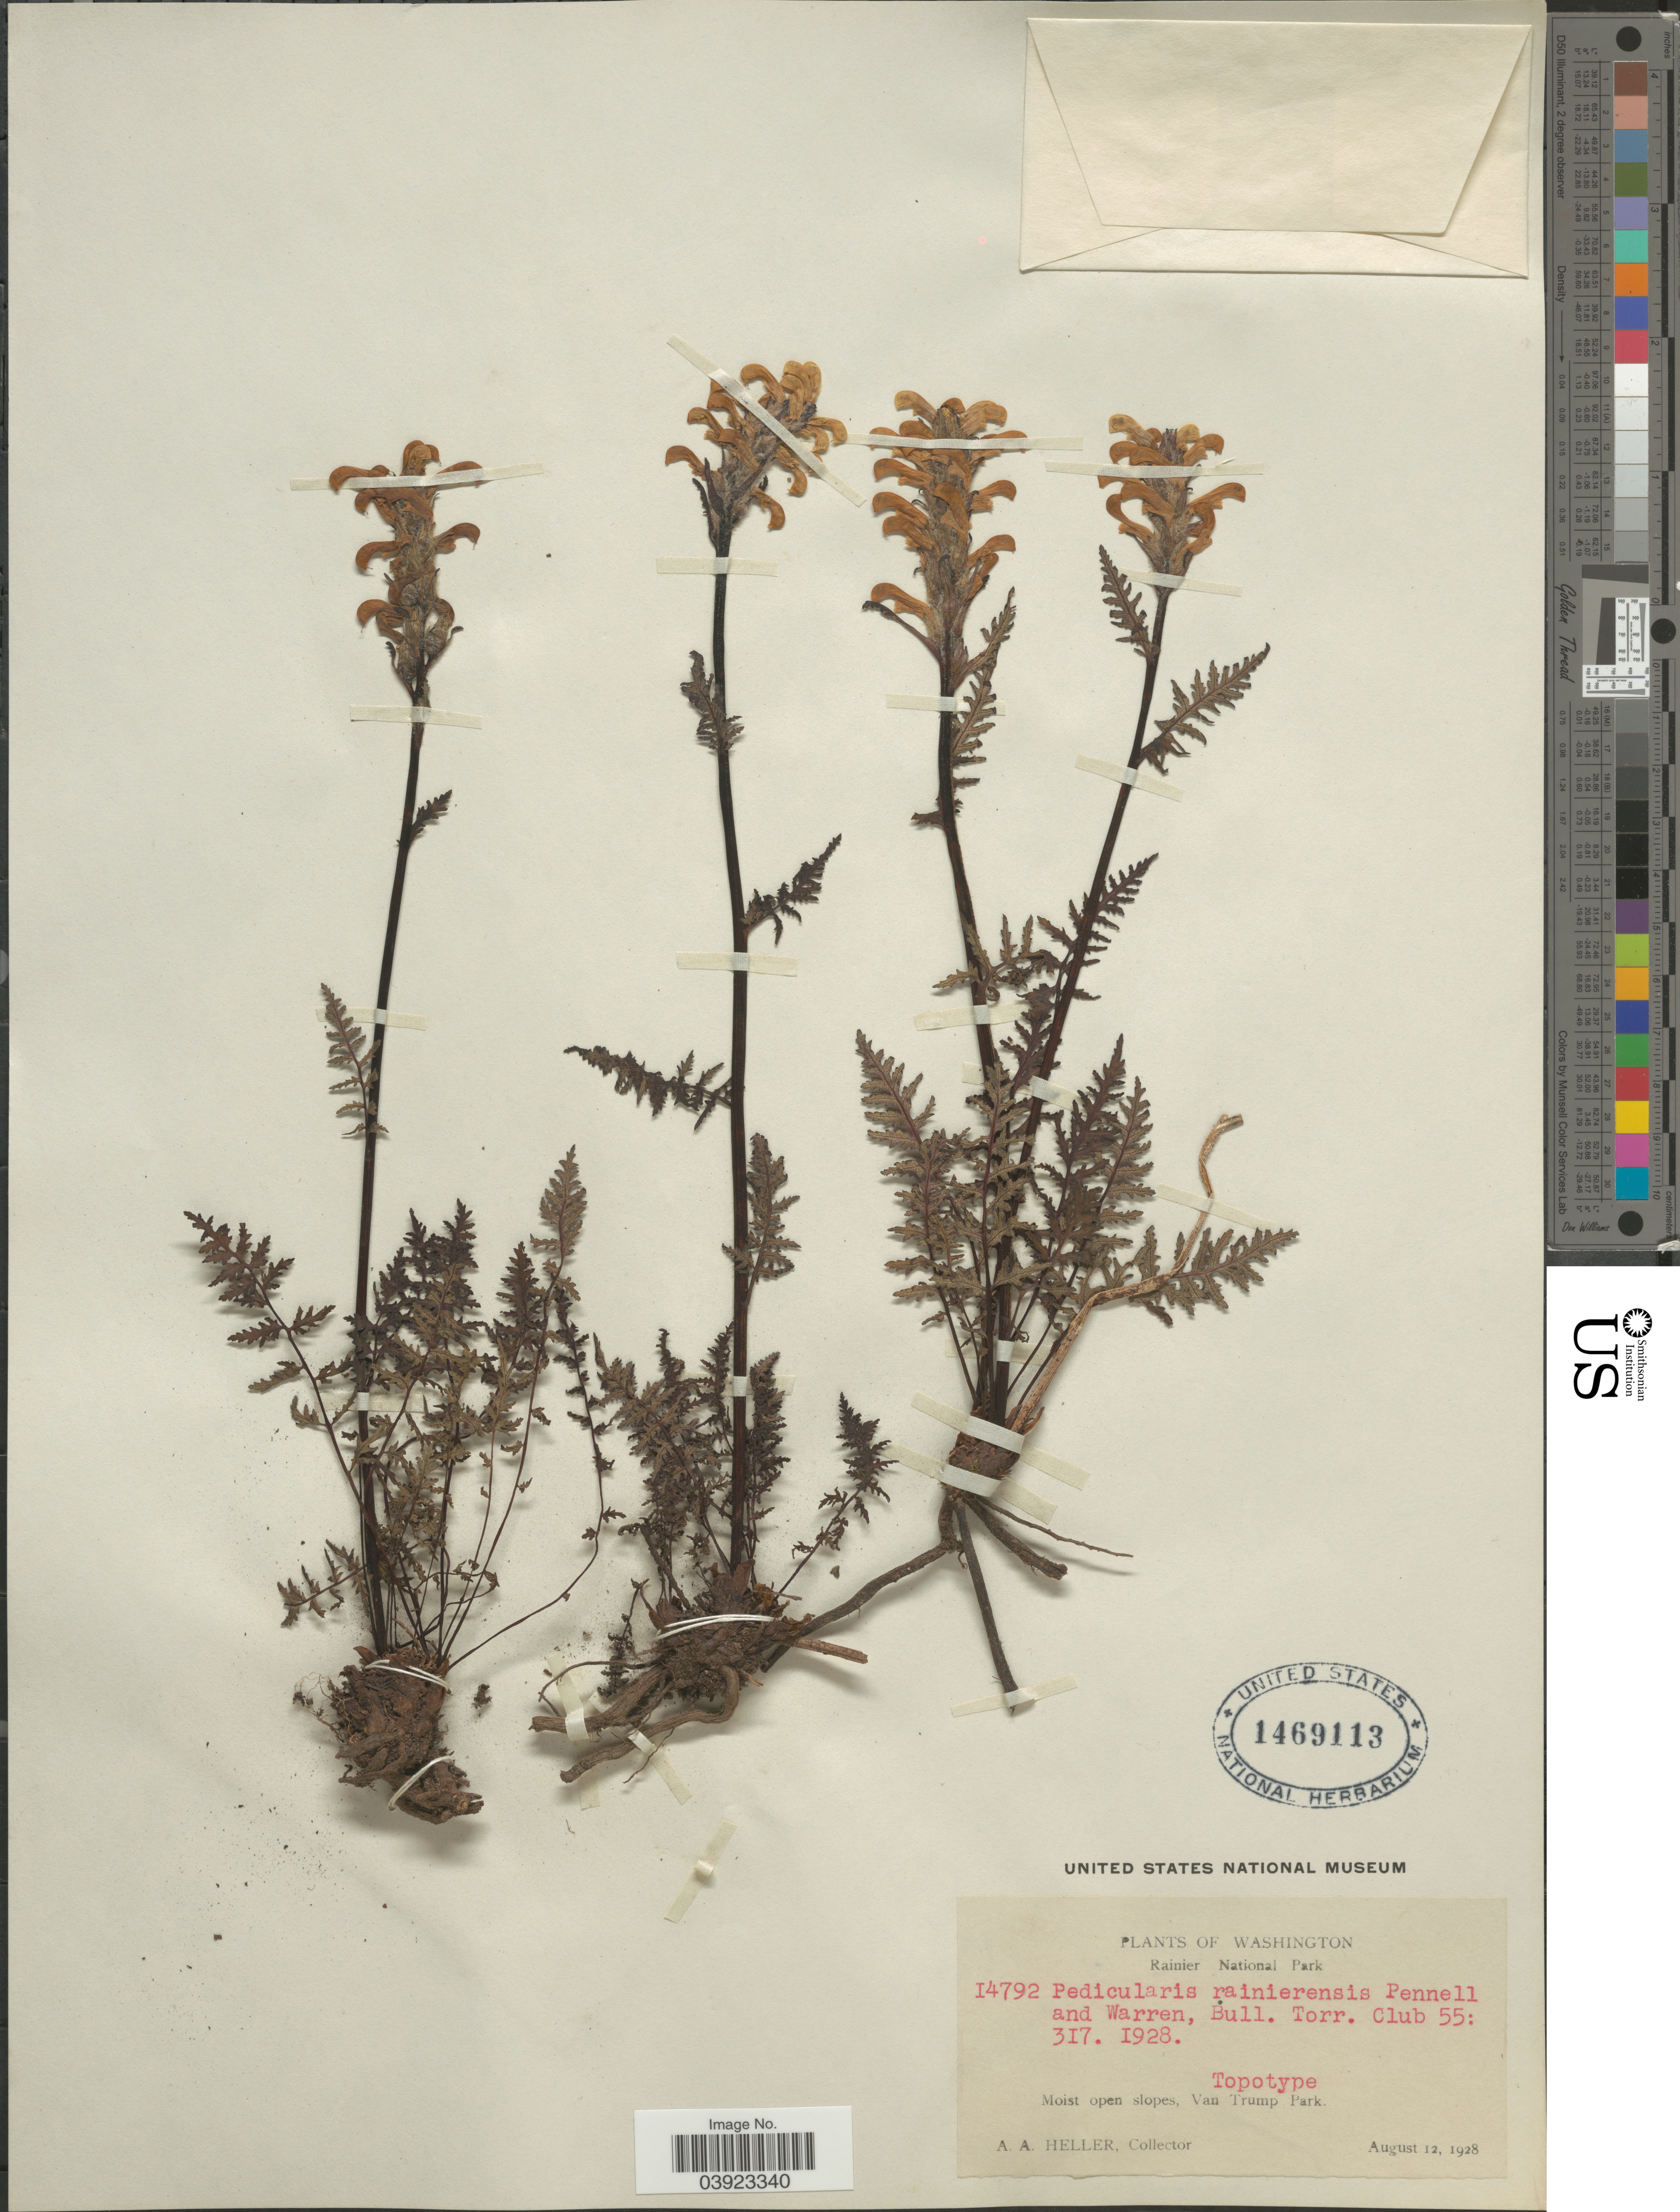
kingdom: Plantae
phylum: Tracheophyta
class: Magnoliopsida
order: Lamiales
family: Orobanchaceae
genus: Pedicularis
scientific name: Pedicularis rainierensis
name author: Pennell & F.A. Warren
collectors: A. A. Heller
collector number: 14792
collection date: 1928-08-12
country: United States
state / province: Washington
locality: Rainier National Park. Van Trump Park.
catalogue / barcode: US 1469113